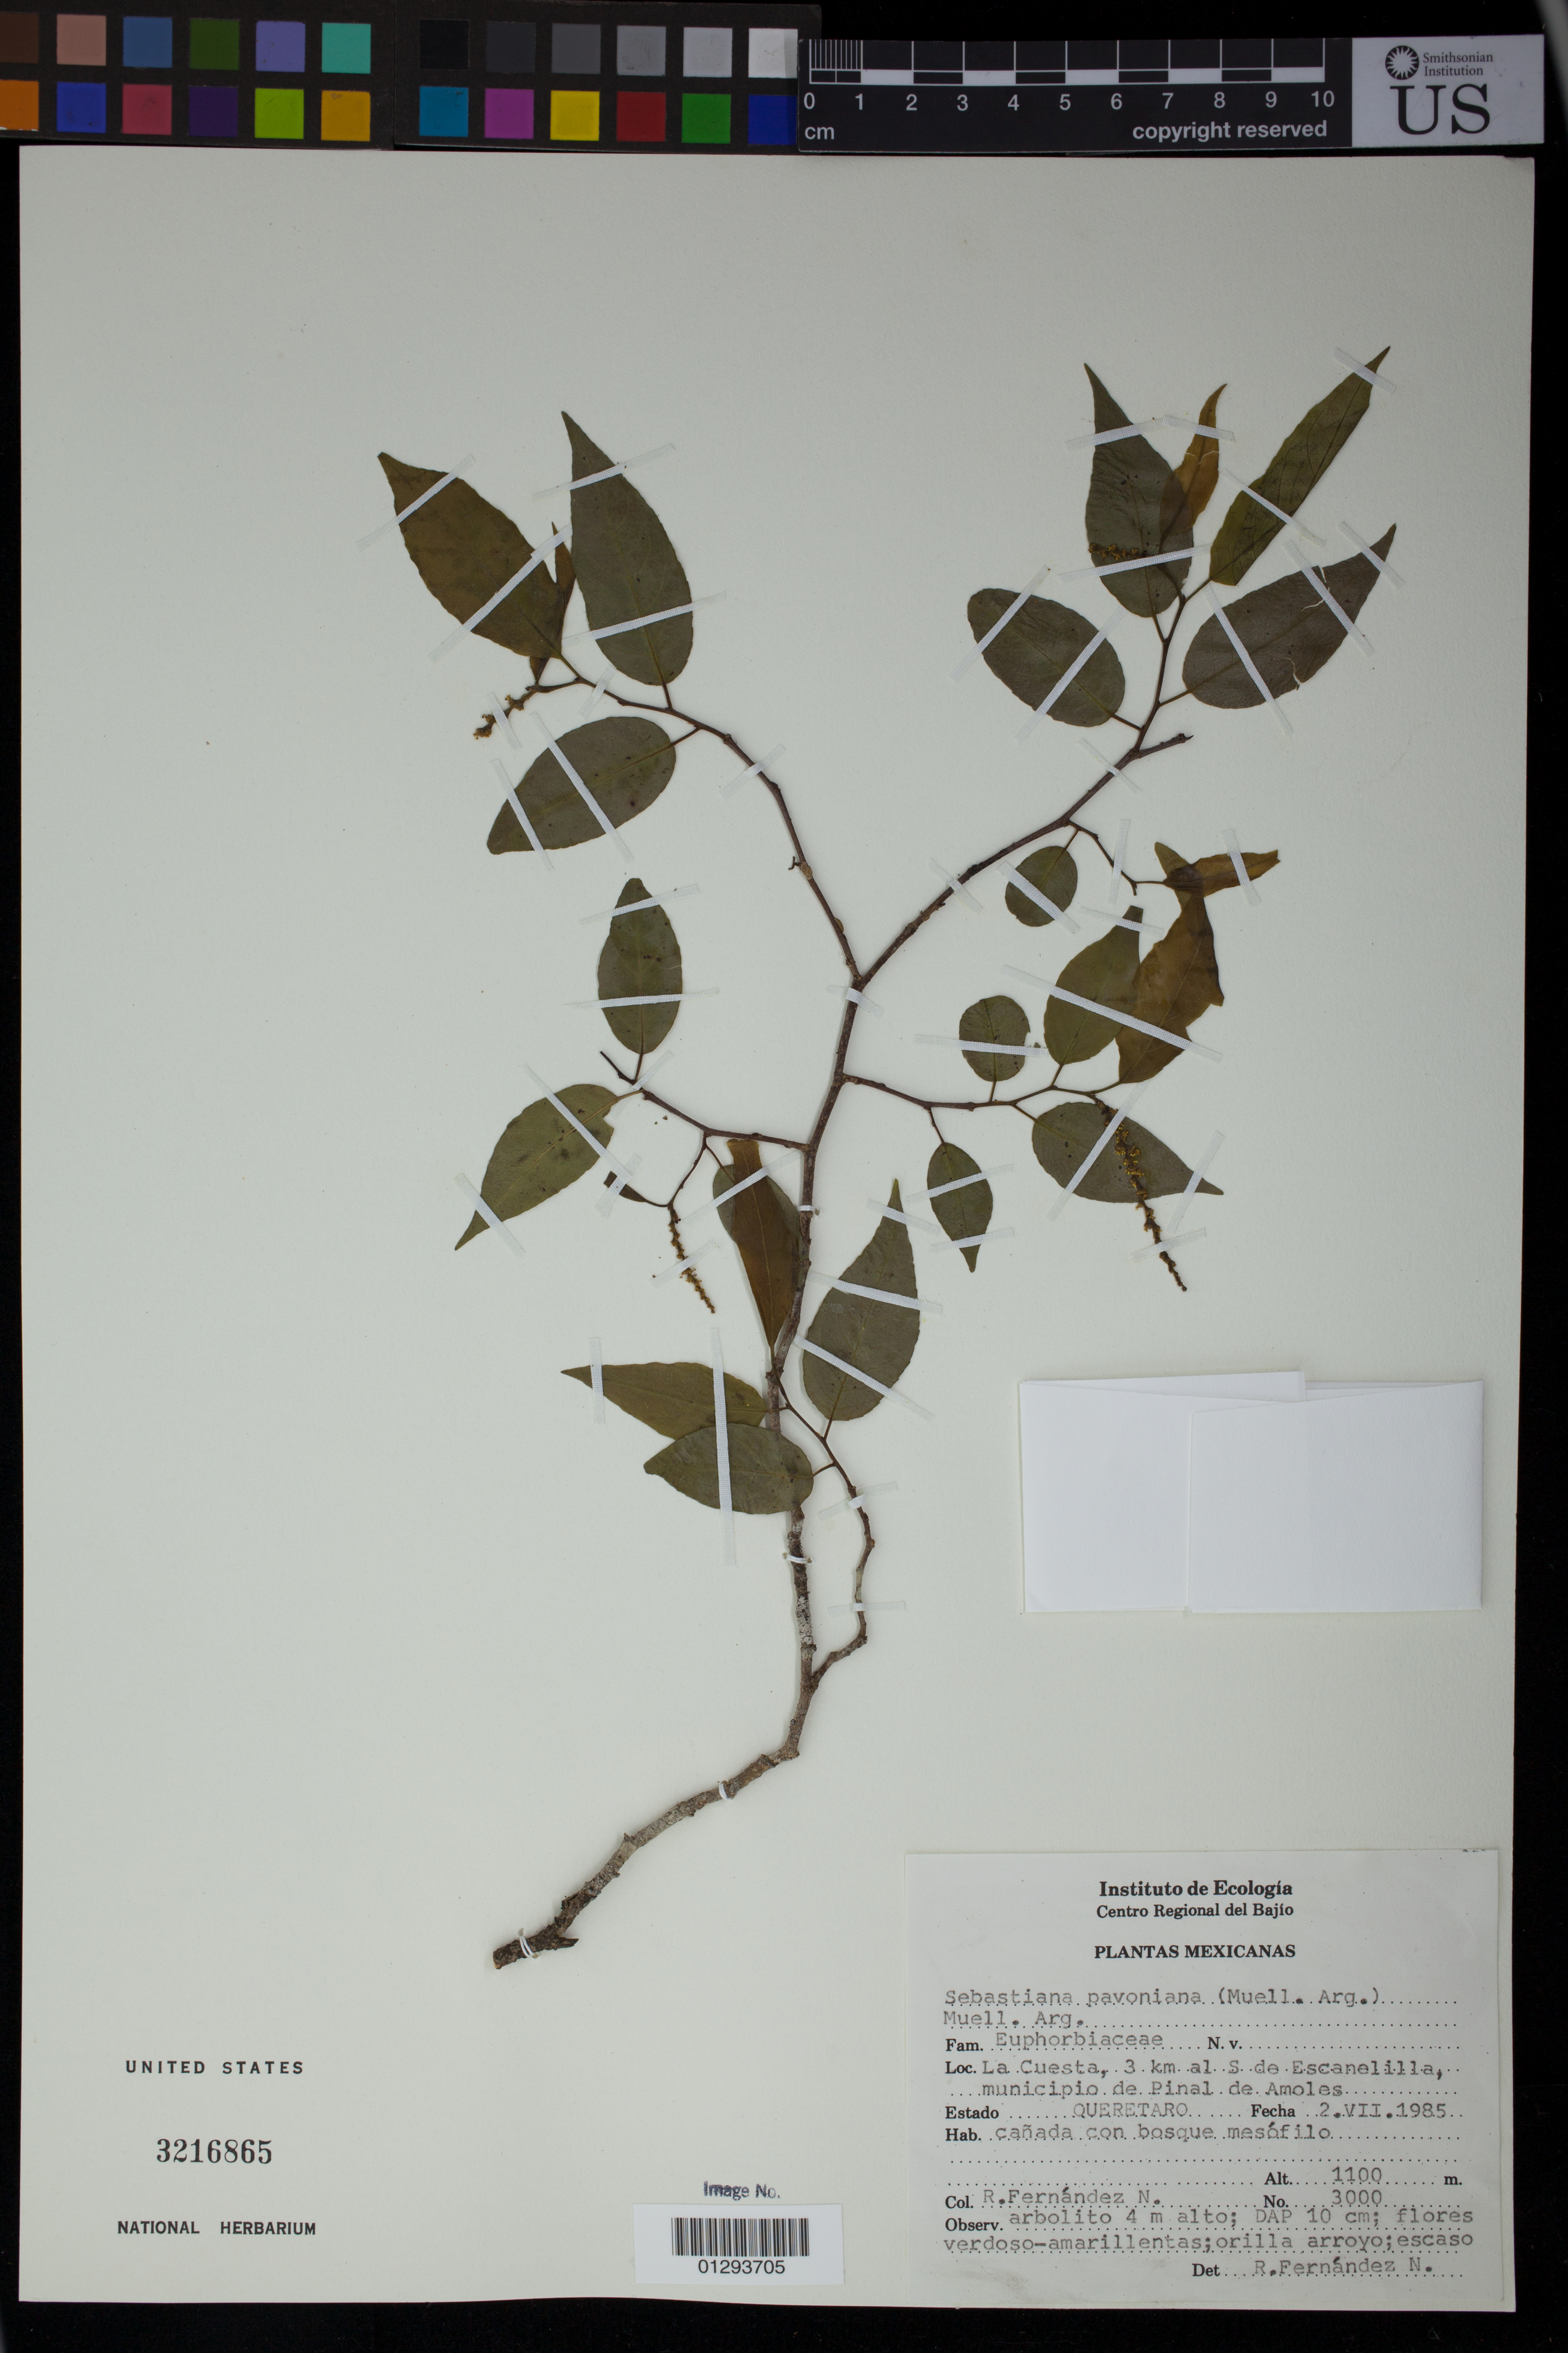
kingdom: Plantae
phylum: Tracheophyta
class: Magnoliopsida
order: Malpighiales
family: Euphorbiaceae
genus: Sebastiania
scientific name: Sebastiania pavoniana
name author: (Müll. Arg.) Müll. Arg.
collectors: R. Fernandez N.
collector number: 3000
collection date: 1985-07-02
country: Mexico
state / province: Queretaro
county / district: Pinal de Amoles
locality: La Cuesta, 3 km al S de Escanelilla.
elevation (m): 1100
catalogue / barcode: US 3216865